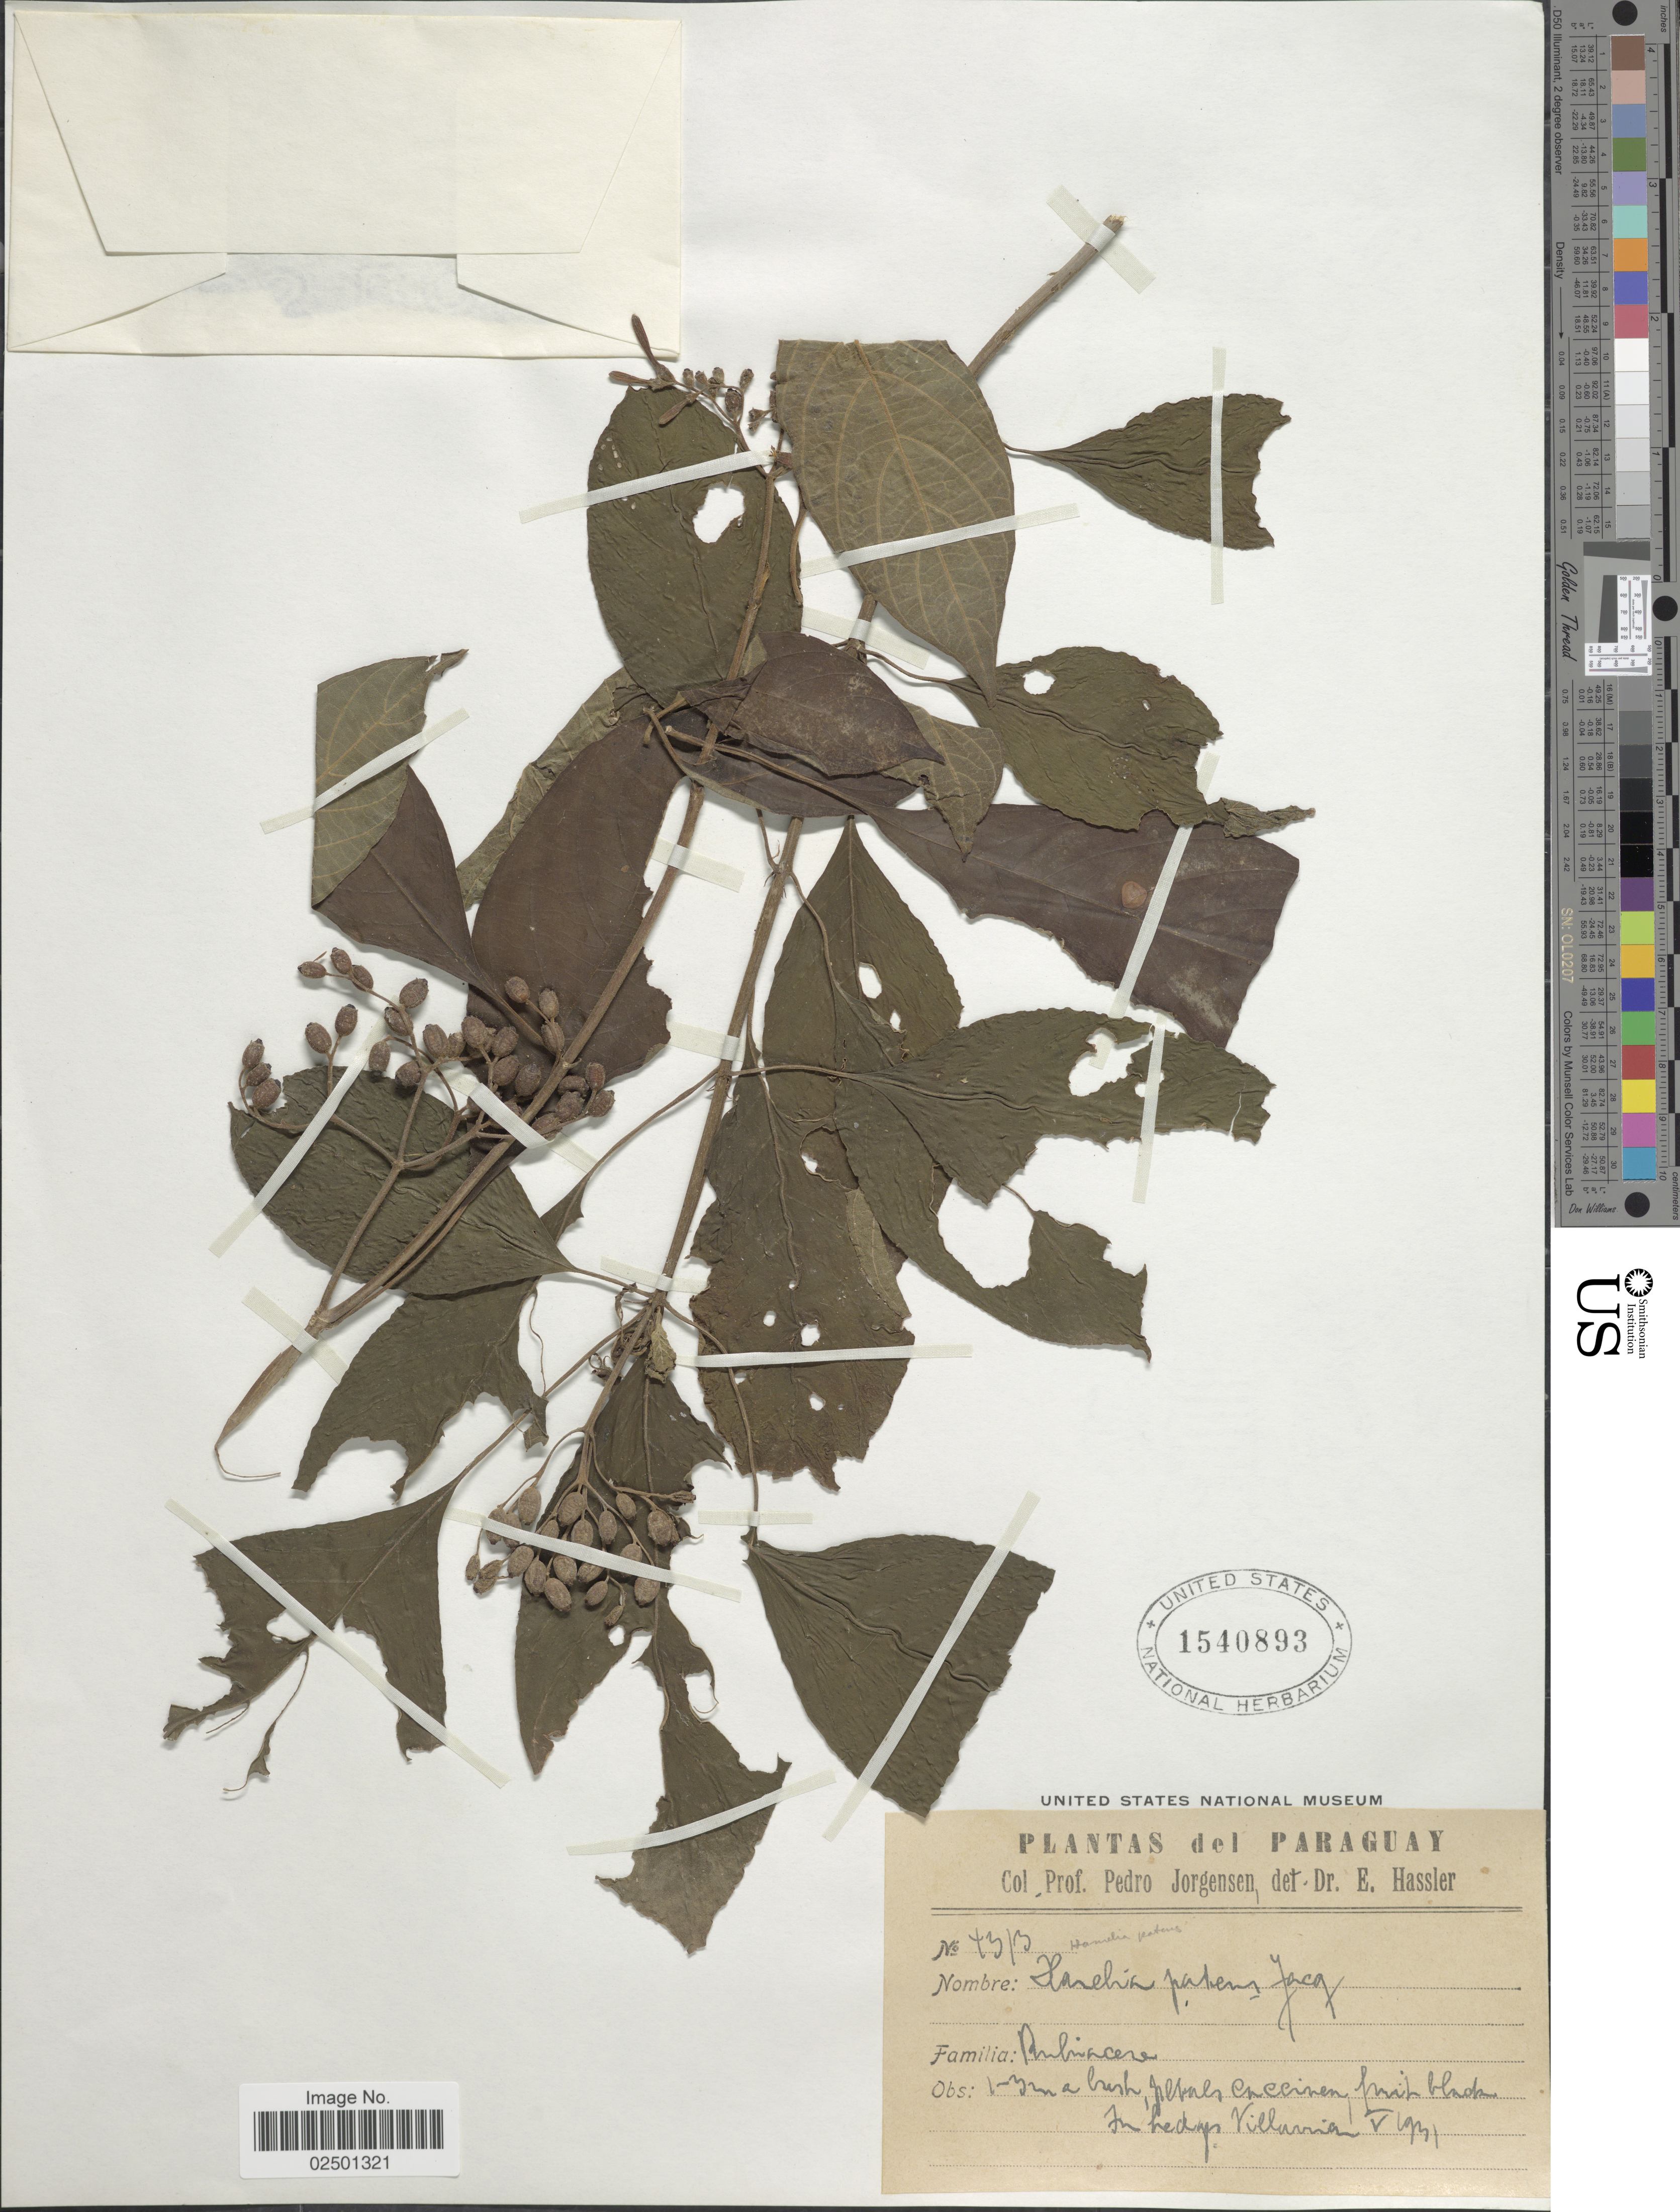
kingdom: Plantae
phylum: Tracheophyta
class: Magnoliopsida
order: Gentianales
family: Rubiaceae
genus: Hamelia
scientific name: Hamelia patens var. patens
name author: Jacq.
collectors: P. Jörgensen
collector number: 4313*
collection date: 1931-05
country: Paraguay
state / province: Guaira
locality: In hedges Villarrica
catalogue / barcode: US 1540893